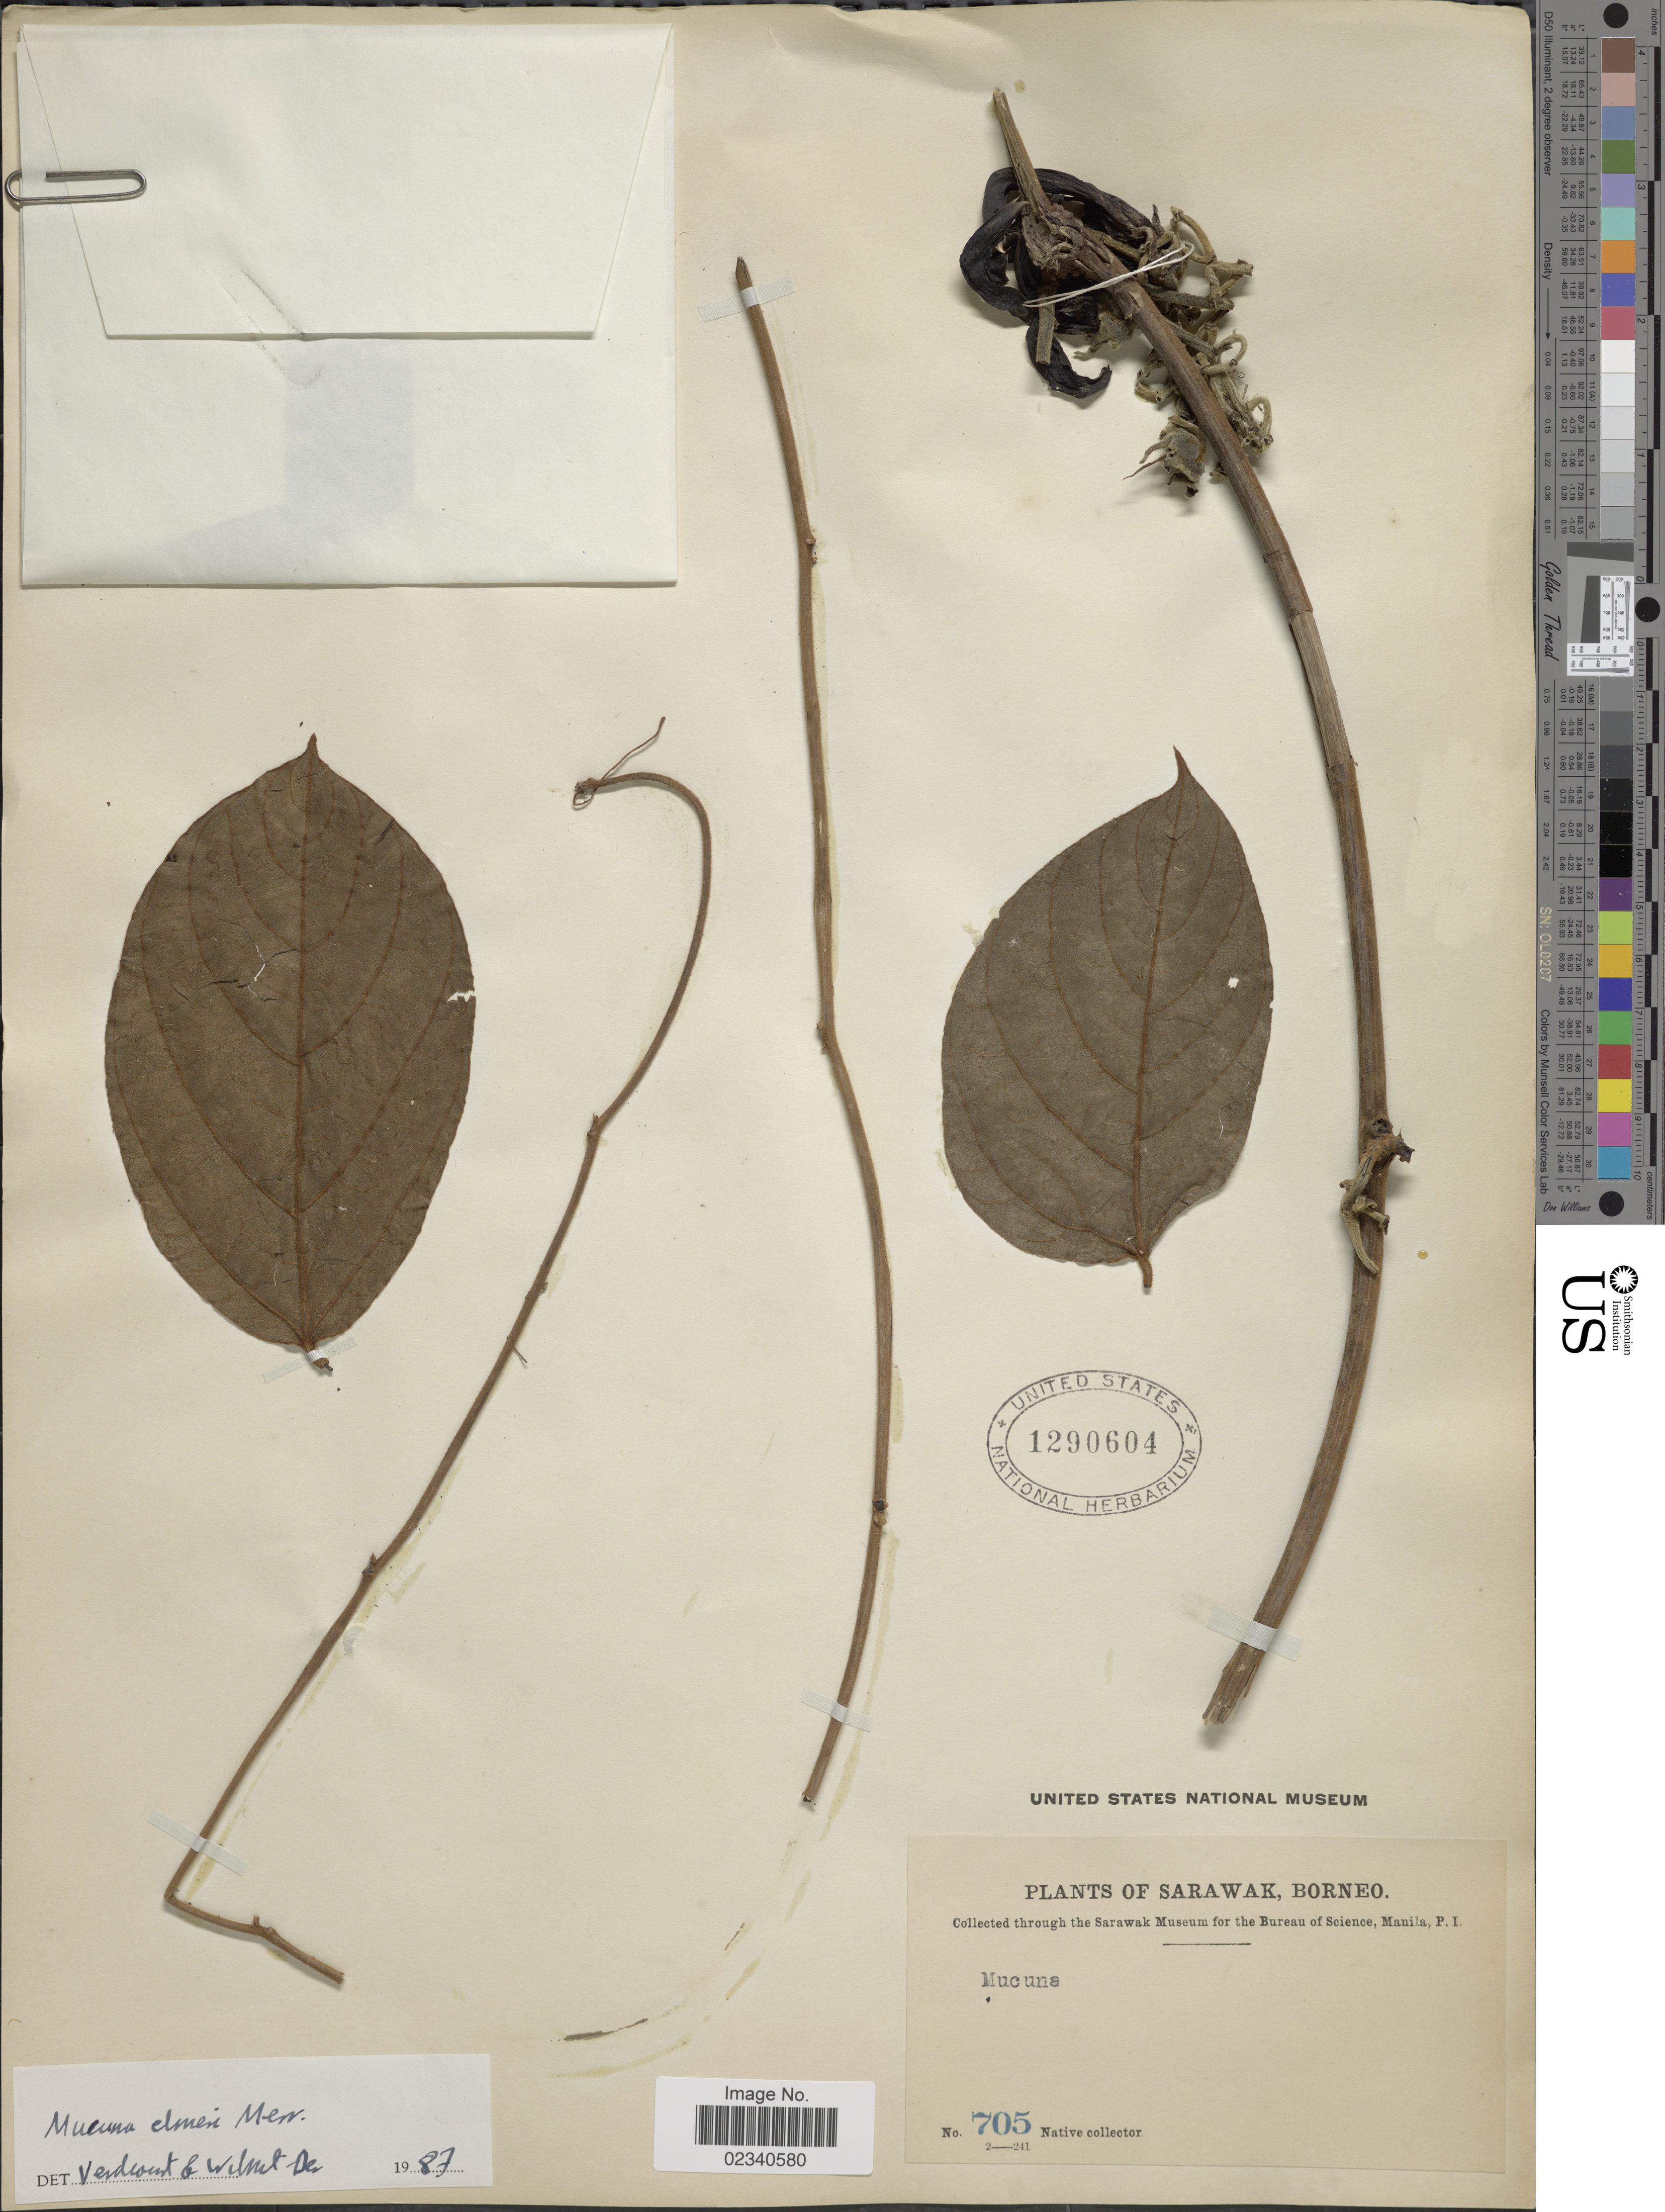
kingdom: Plantae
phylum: Tracheophyta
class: Magnoliopsida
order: Fabales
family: Fabaceae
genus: Mucuna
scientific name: Mucuna biplicata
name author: Teijsm. & Binn.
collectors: Native collector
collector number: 705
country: Malaysia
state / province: Sarawak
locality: Borneo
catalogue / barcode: US 1290604